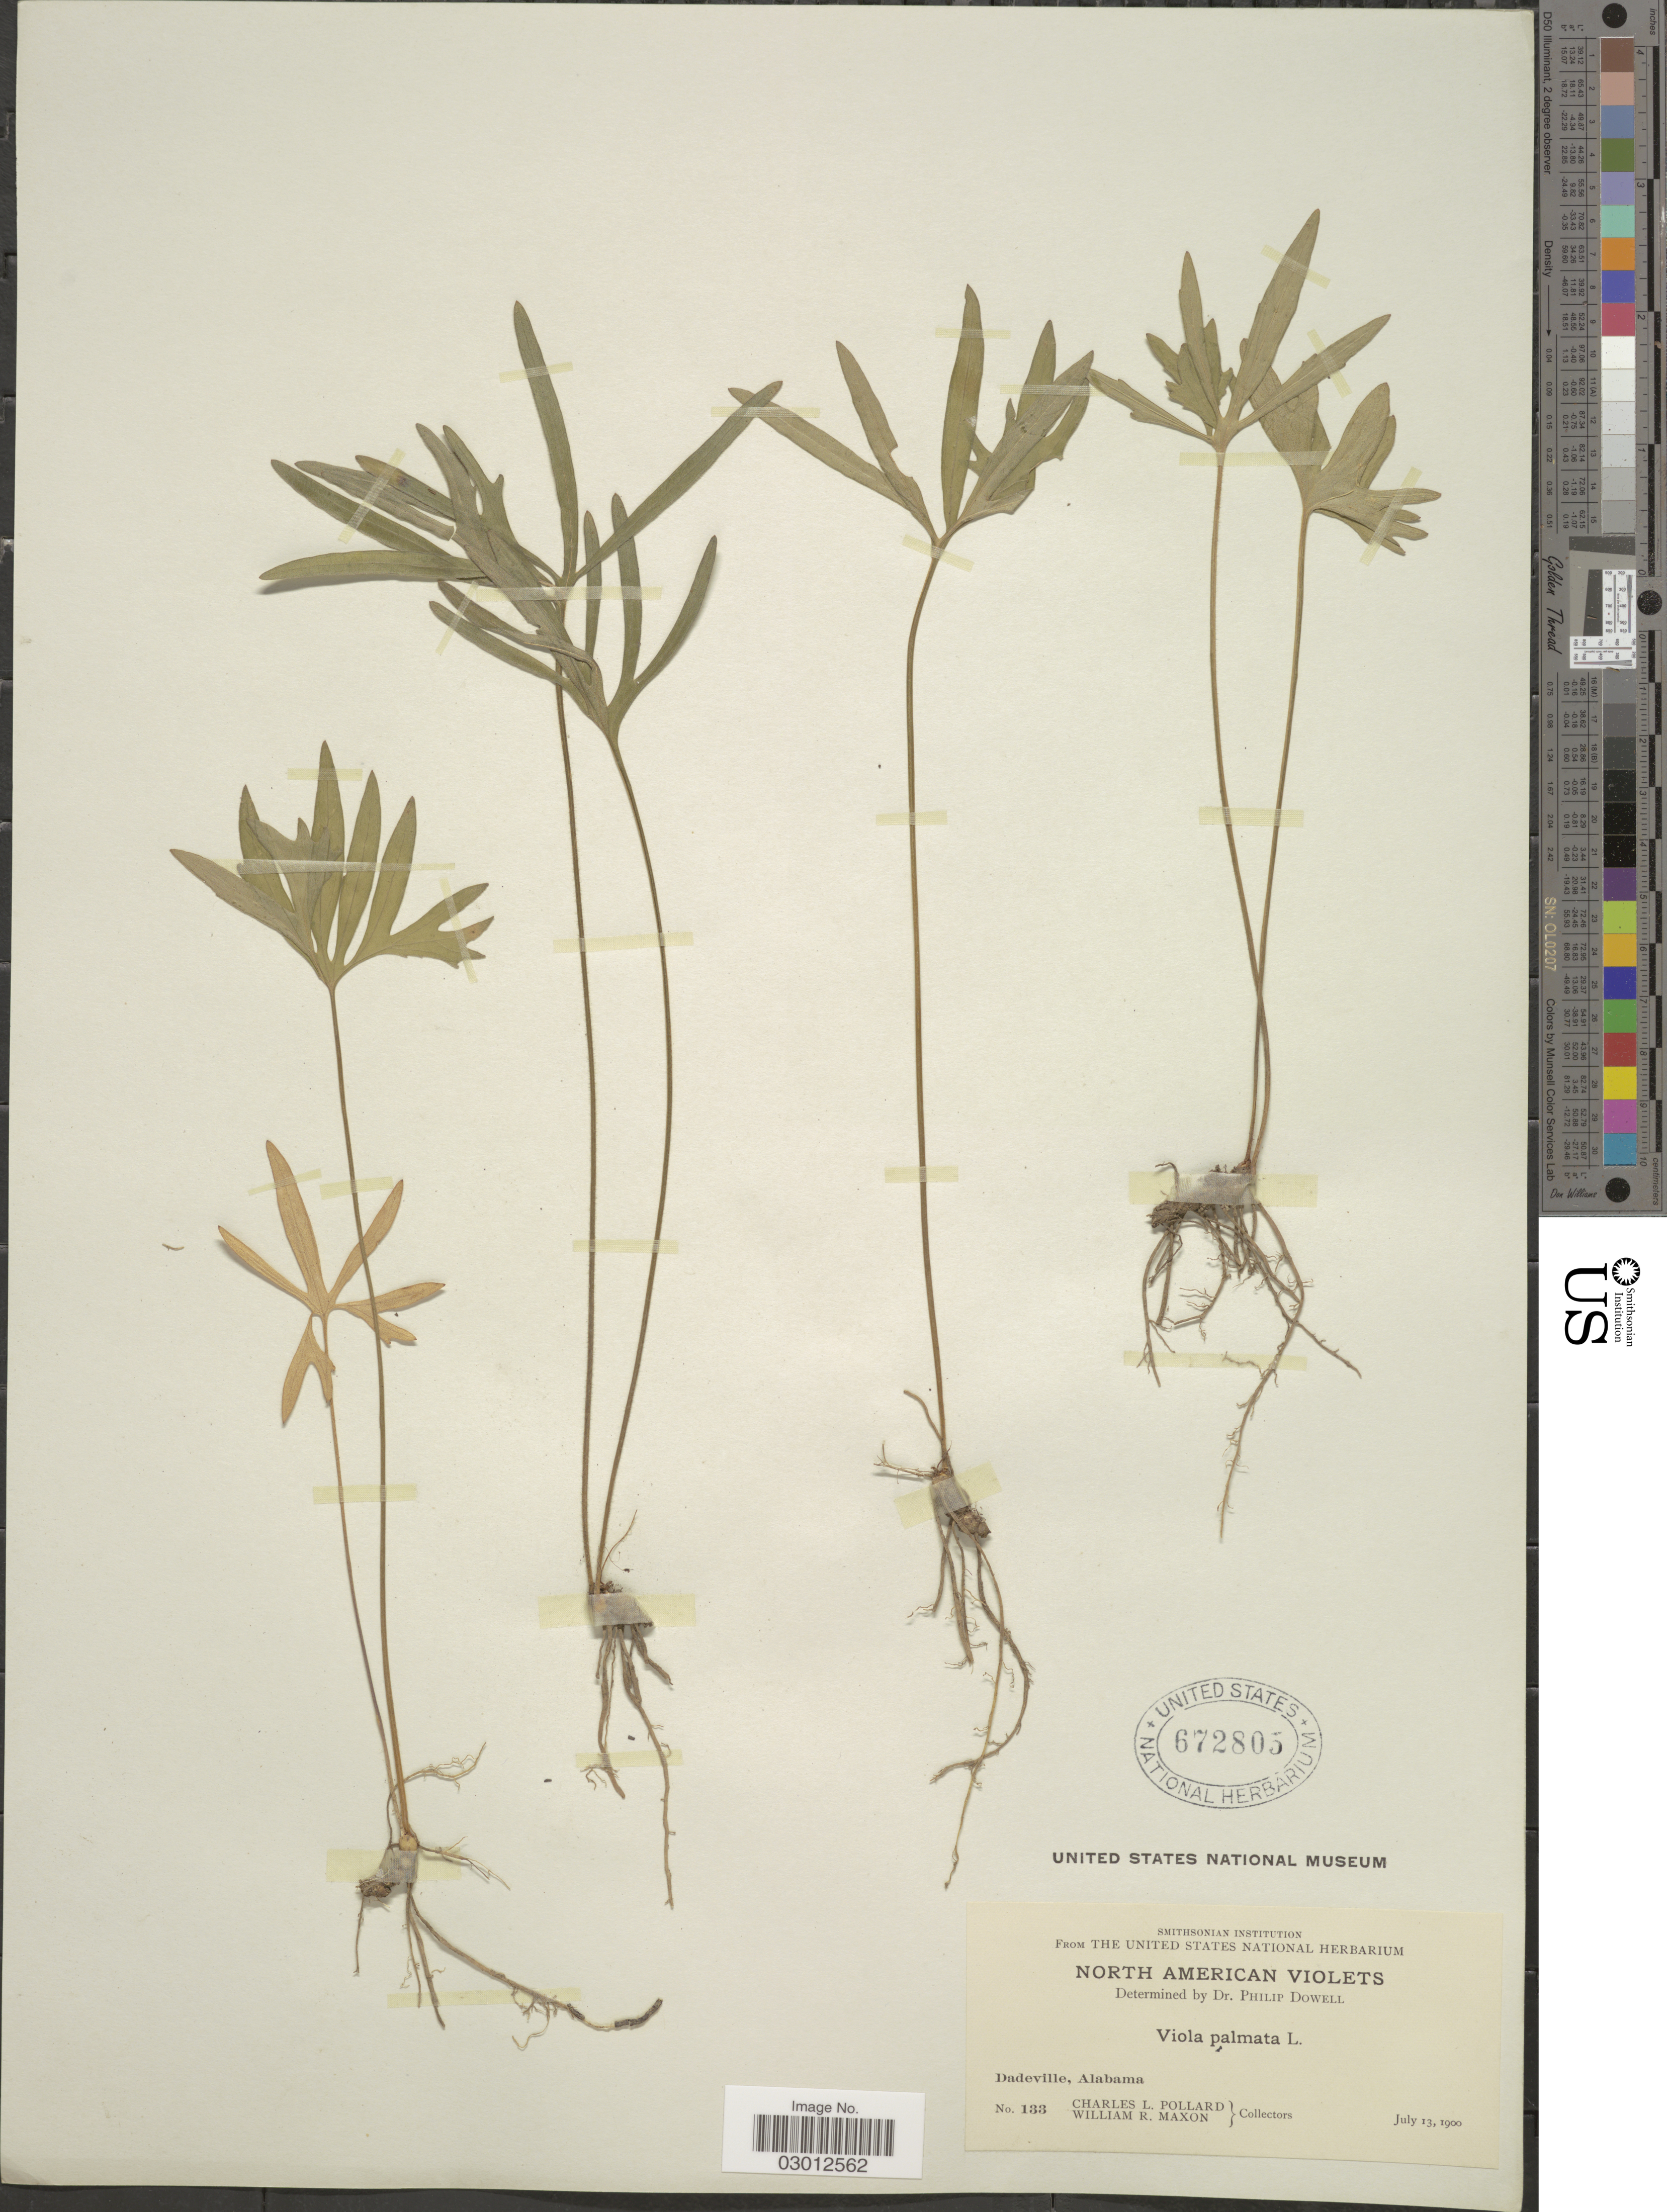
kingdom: Plantae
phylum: Tracheophyta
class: Magnoliopsida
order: Malpighiales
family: Violaceae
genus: Viola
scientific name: Viola palmata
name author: L.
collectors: C. L. Pollard & W. R. Maxon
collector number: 133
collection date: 1900-07-13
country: United States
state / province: Alabama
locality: Dadeville.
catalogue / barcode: US 672805